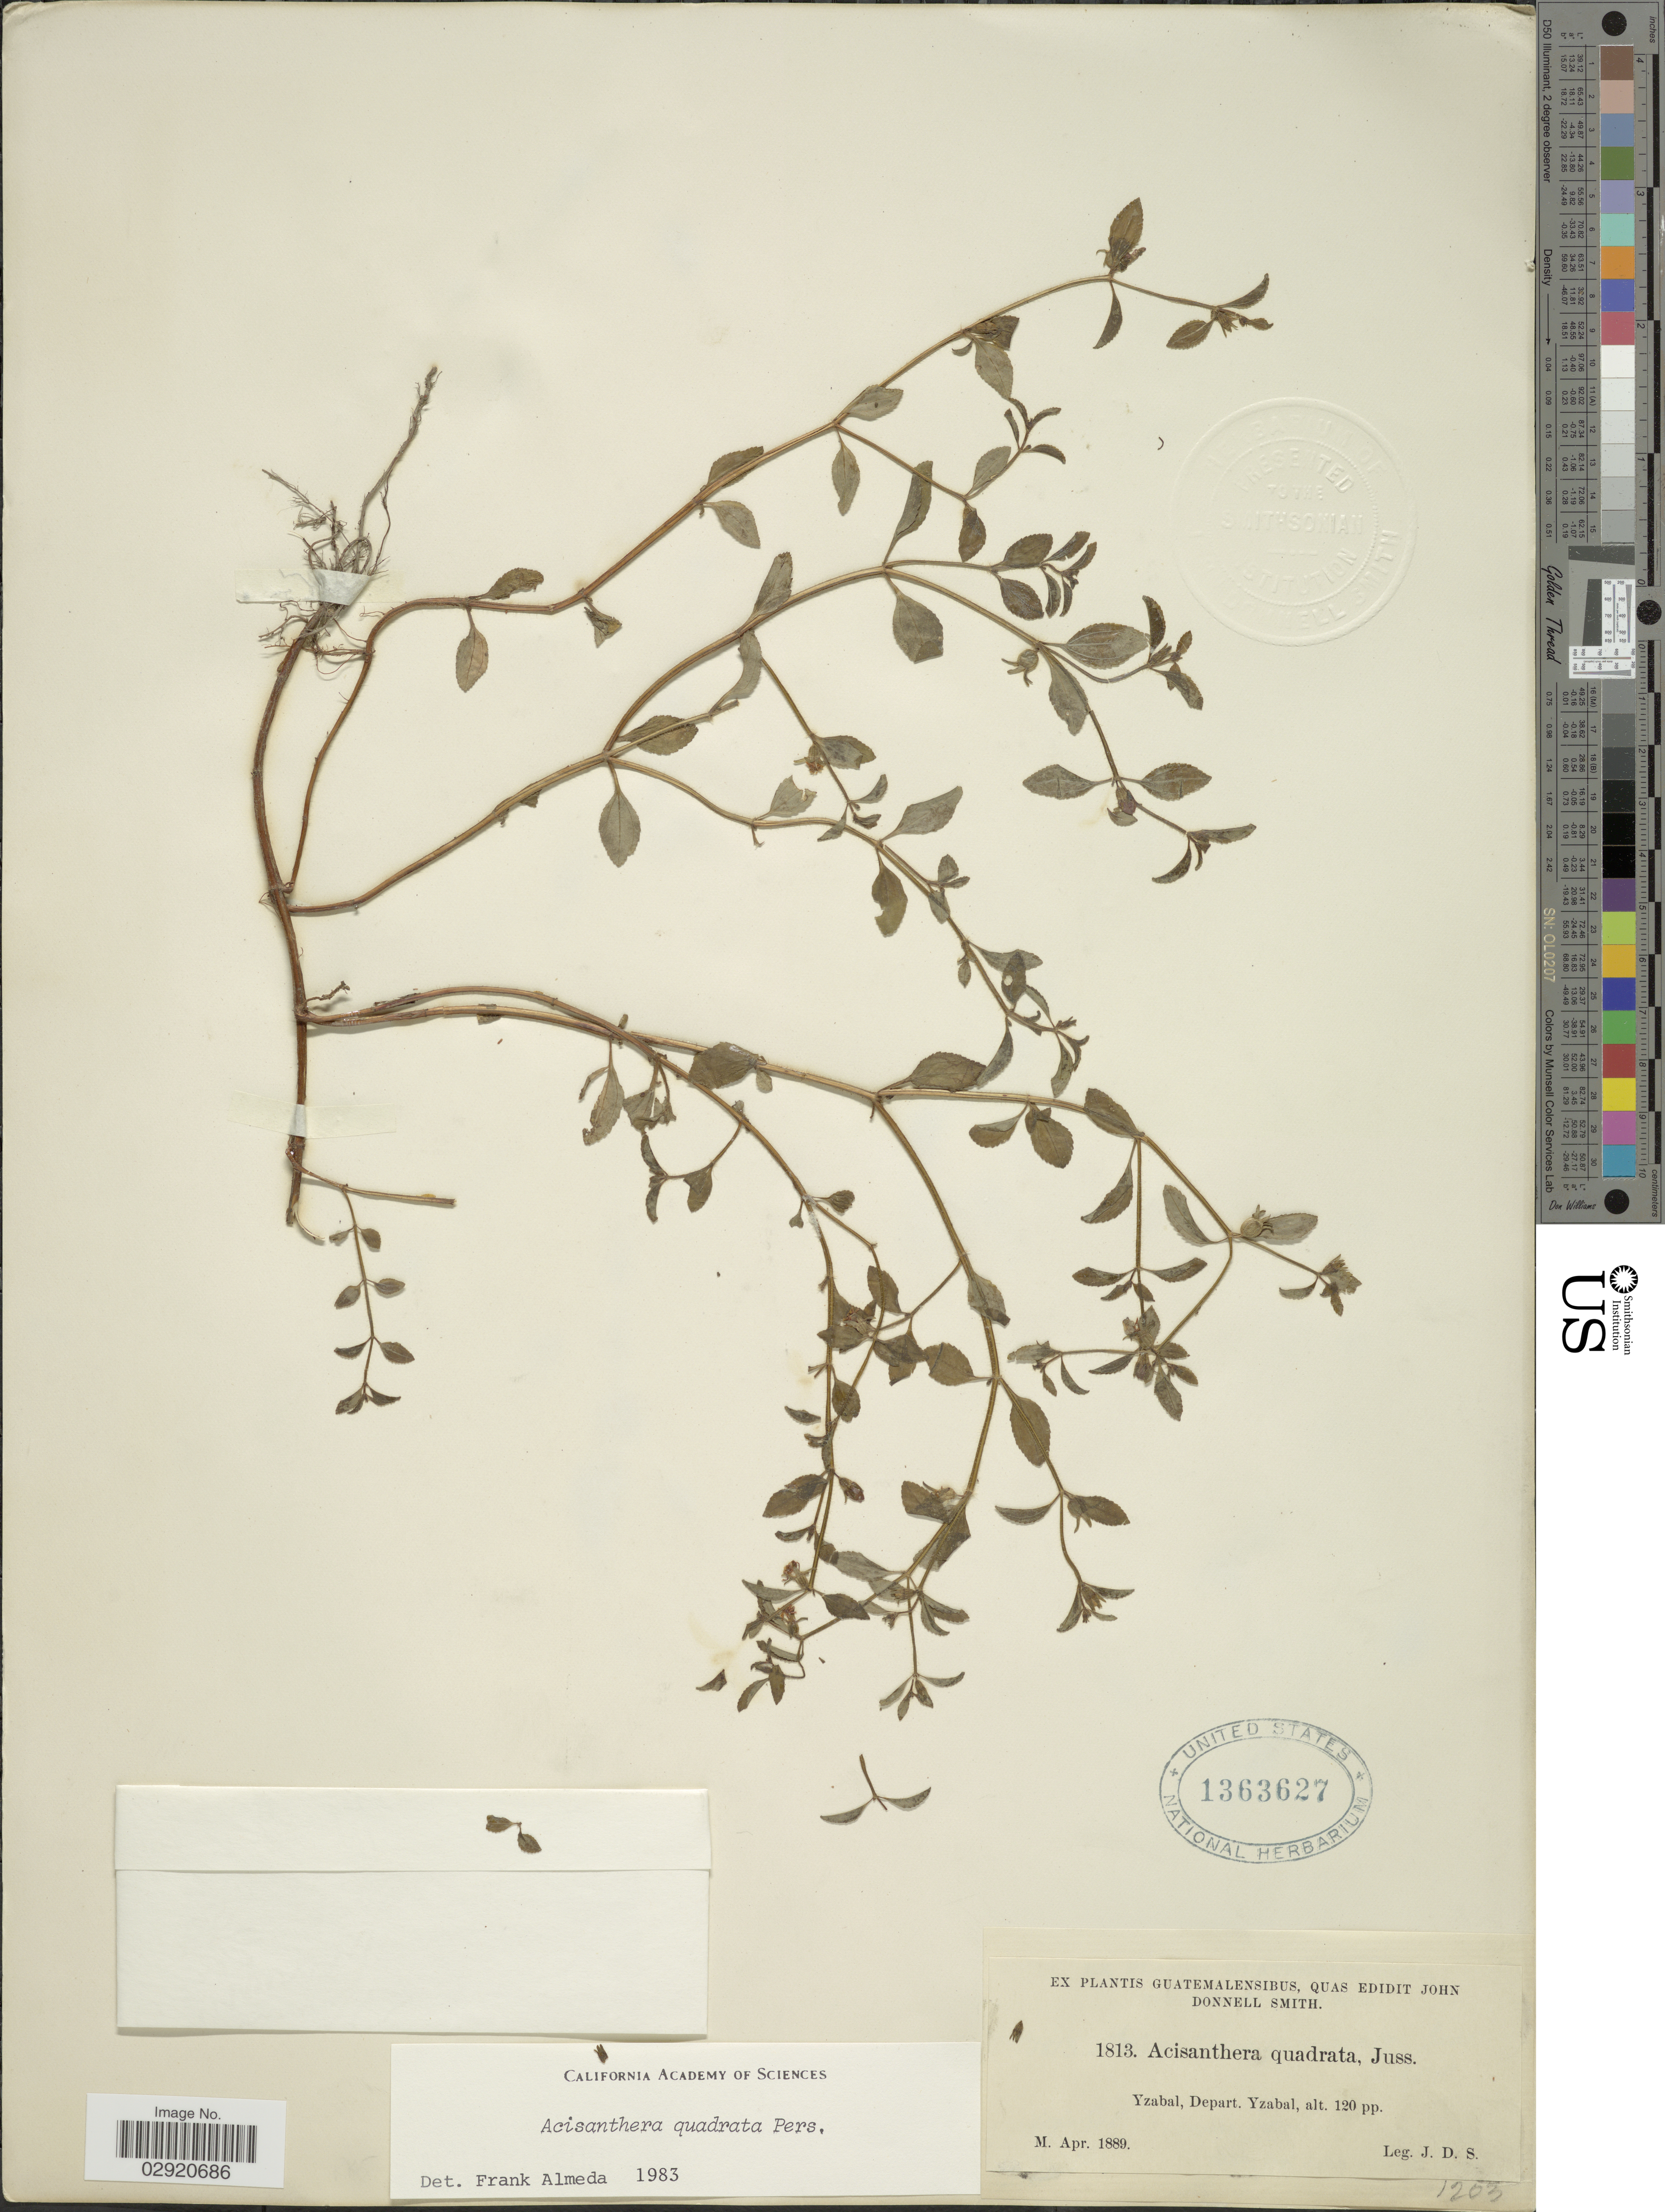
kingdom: Plantae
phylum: Tracheophyta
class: Magnoliopsida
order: Myrtales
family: Melastomataceae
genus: Acisanthera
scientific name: Acisanthera erecta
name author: Gleason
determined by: Nunes da Silva, Diego, (RB), Jardim Botanico do Rio de Janeiro - Herbario (BRAZIL)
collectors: J. Donnell Smith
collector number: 1813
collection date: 1889-04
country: Guatemala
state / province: Izabal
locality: Yzabal, Depart. Yzabal.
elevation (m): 37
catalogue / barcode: US 1363627